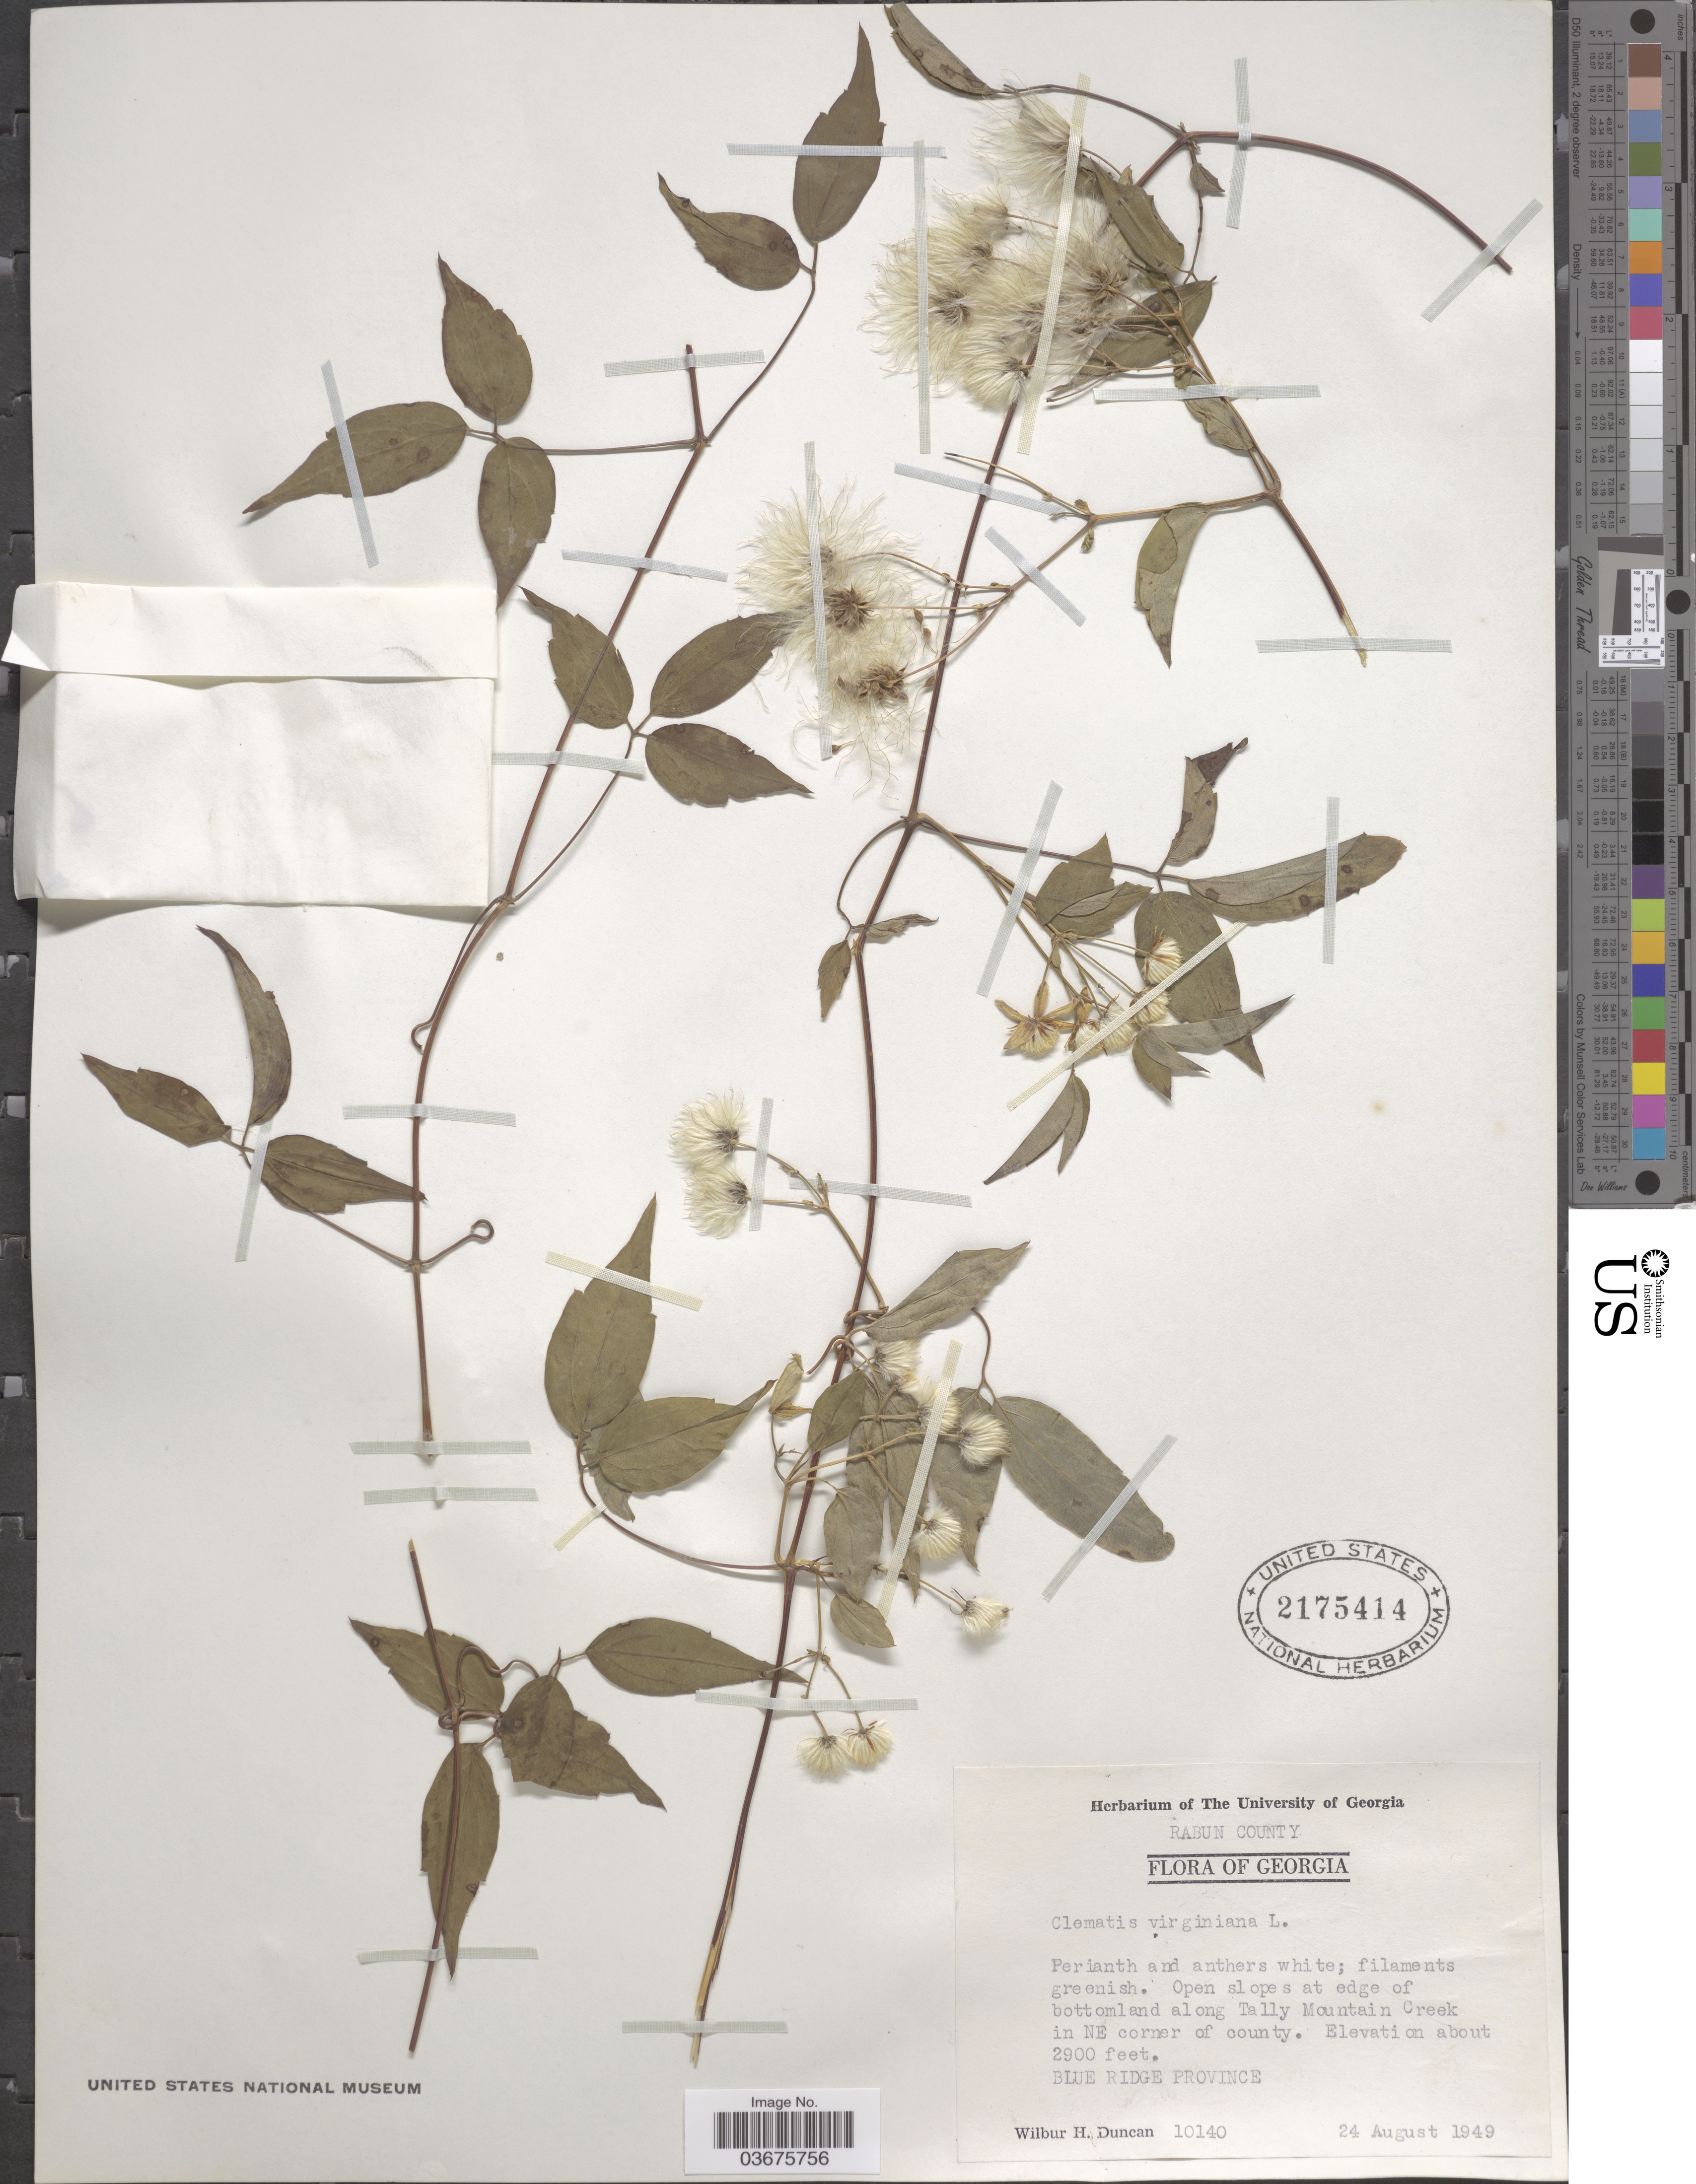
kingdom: Plantae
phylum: Tracheophyta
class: Magnoliopsida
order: Ranunculales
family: Ranunculaceae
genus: Clematis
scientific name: Clematis virginiana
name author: L.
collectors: W. H. Duncan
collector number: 10140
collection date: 1949-08-24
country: United States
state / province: Georgia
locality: Rabun County. Open slopes at edge of bottomland along Tally Mountain Creek in NE corner of county. Blue Ridge Province.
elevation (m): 884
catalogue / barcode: US 2175414